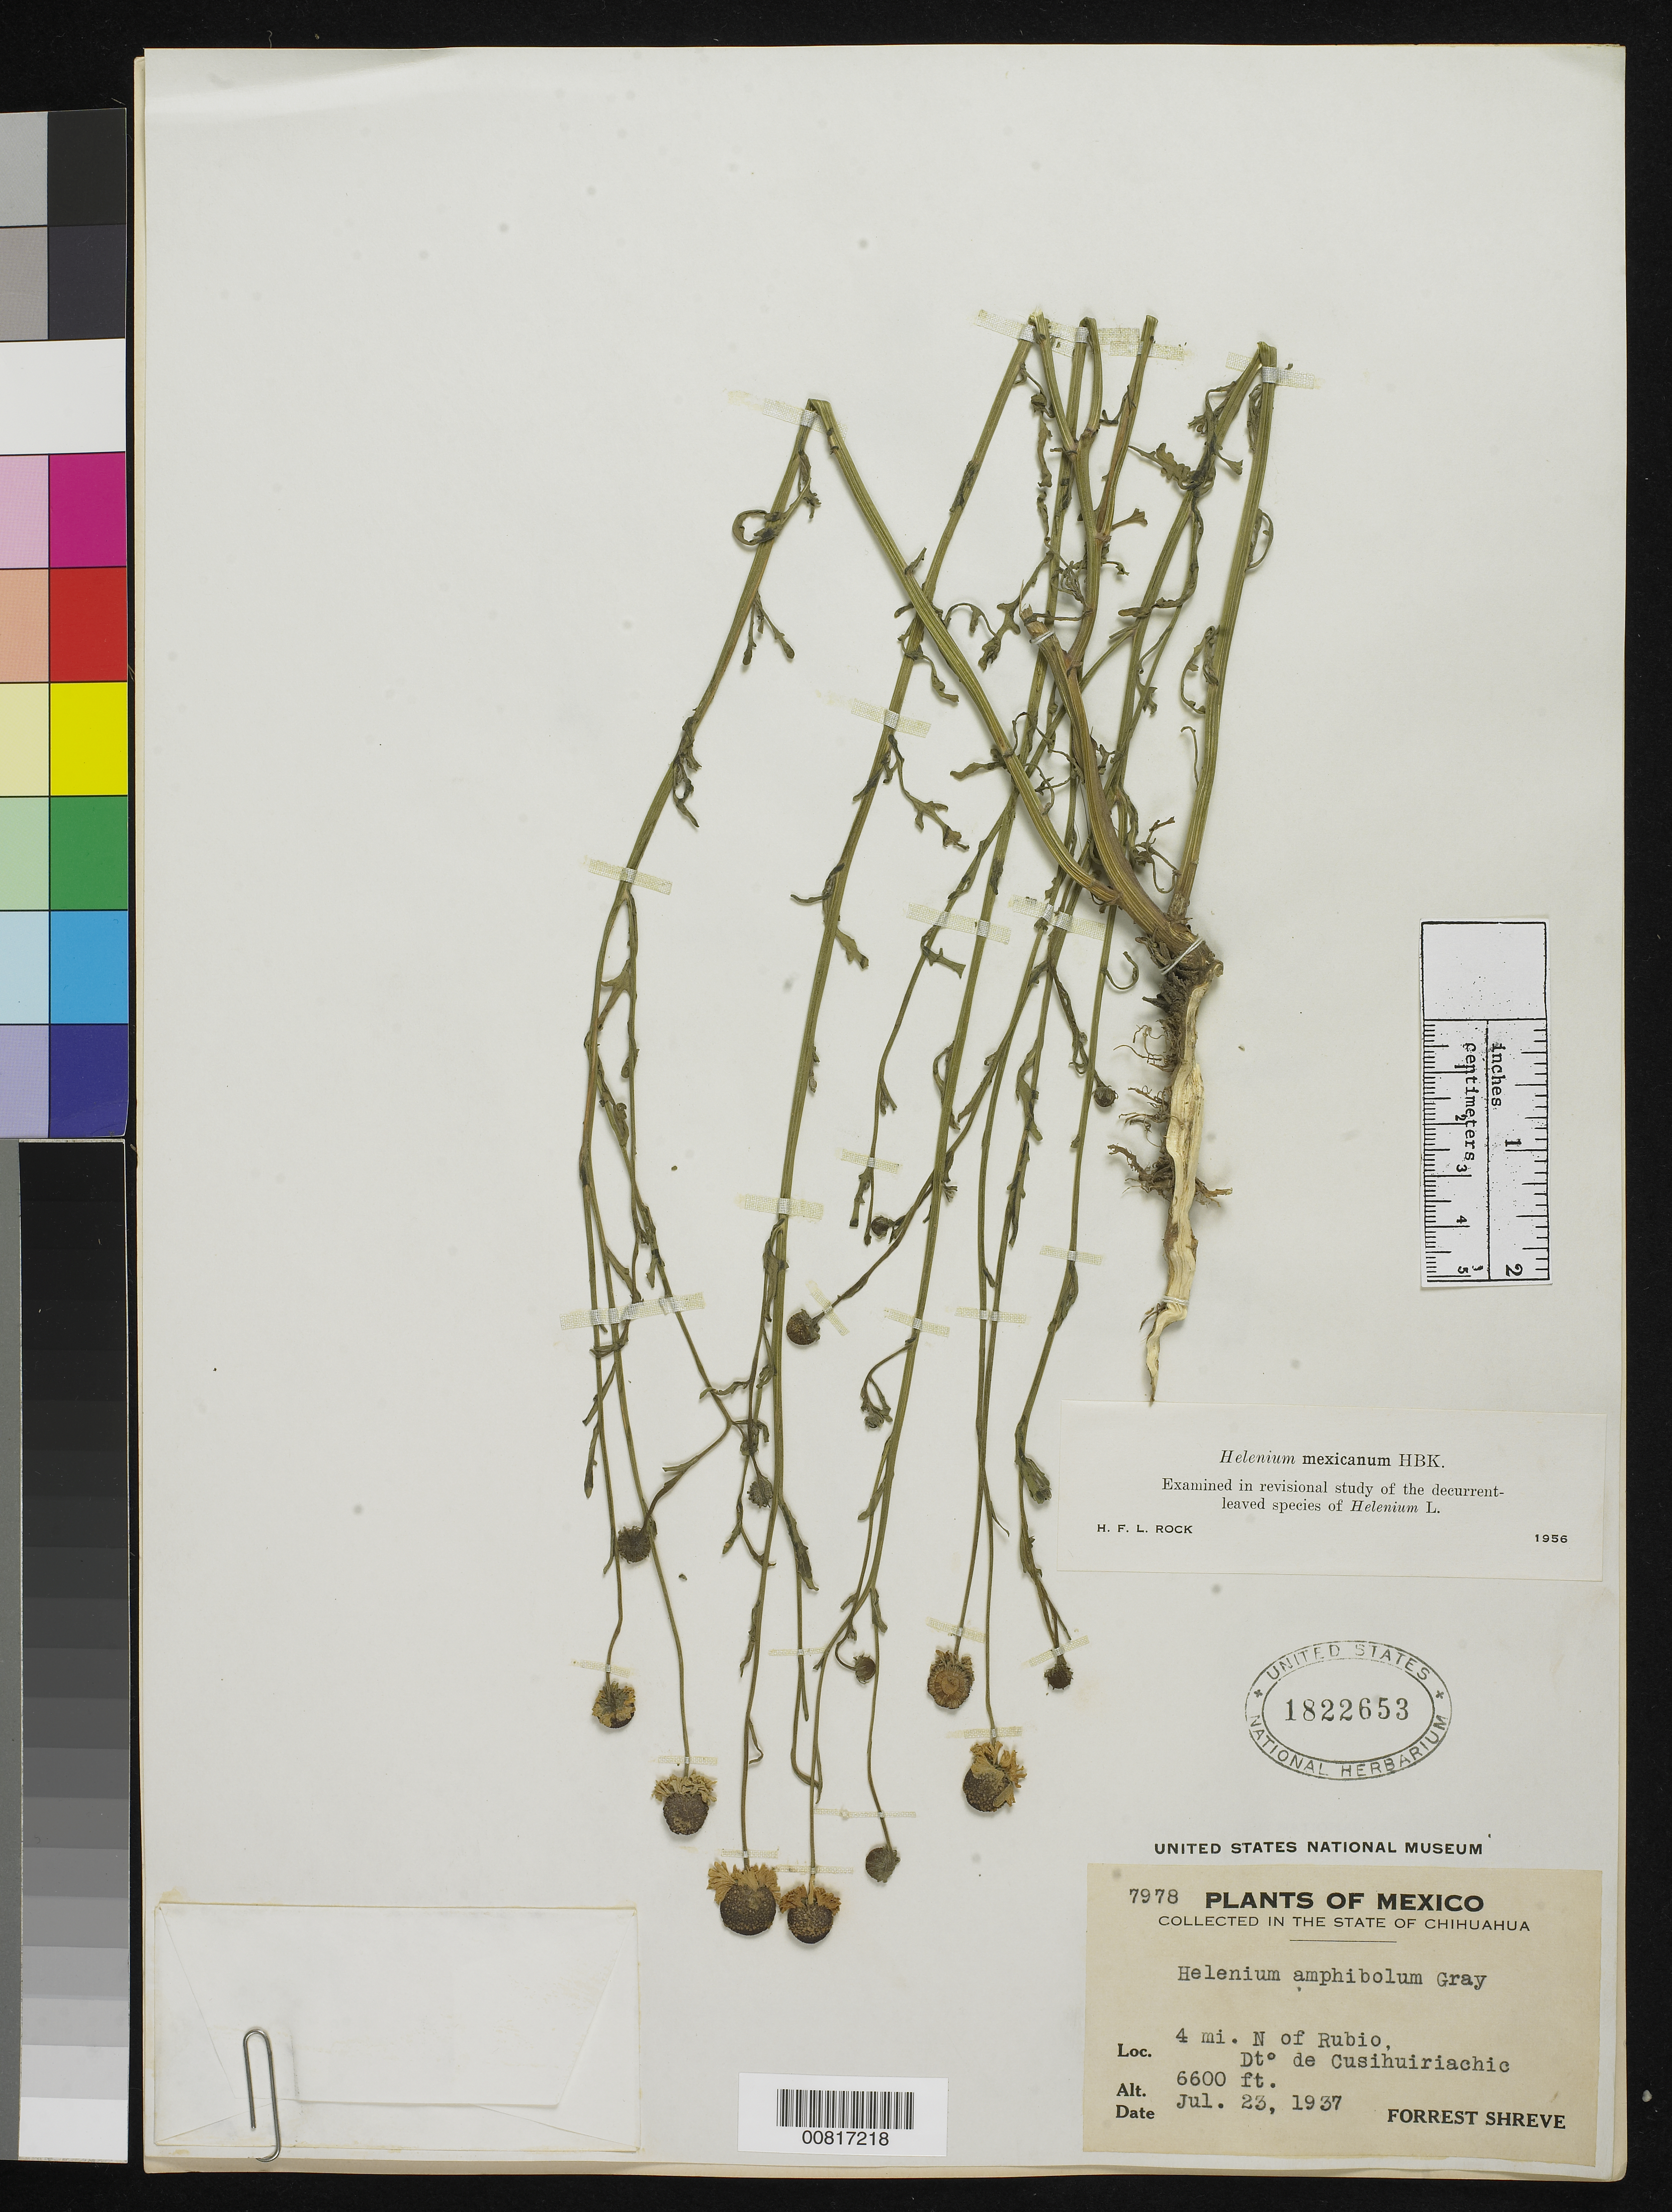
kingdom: Plantae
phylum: Tracheophyta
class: Magnoliopsida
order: Asterales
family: Asteraceae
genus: Helenium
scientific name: Helenium mexicanum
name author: Kunth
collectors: F. Shreve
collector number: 7978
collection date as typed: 23 Jul 1937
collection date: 1937-07-23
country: Mexico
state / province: Chihuahua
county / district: Cusihuiriáchic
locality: Municipio de Cusihuiriáchic. 4 mi. N of Rubio, Chihuahua.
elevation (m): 2012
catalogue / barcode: US 1822653